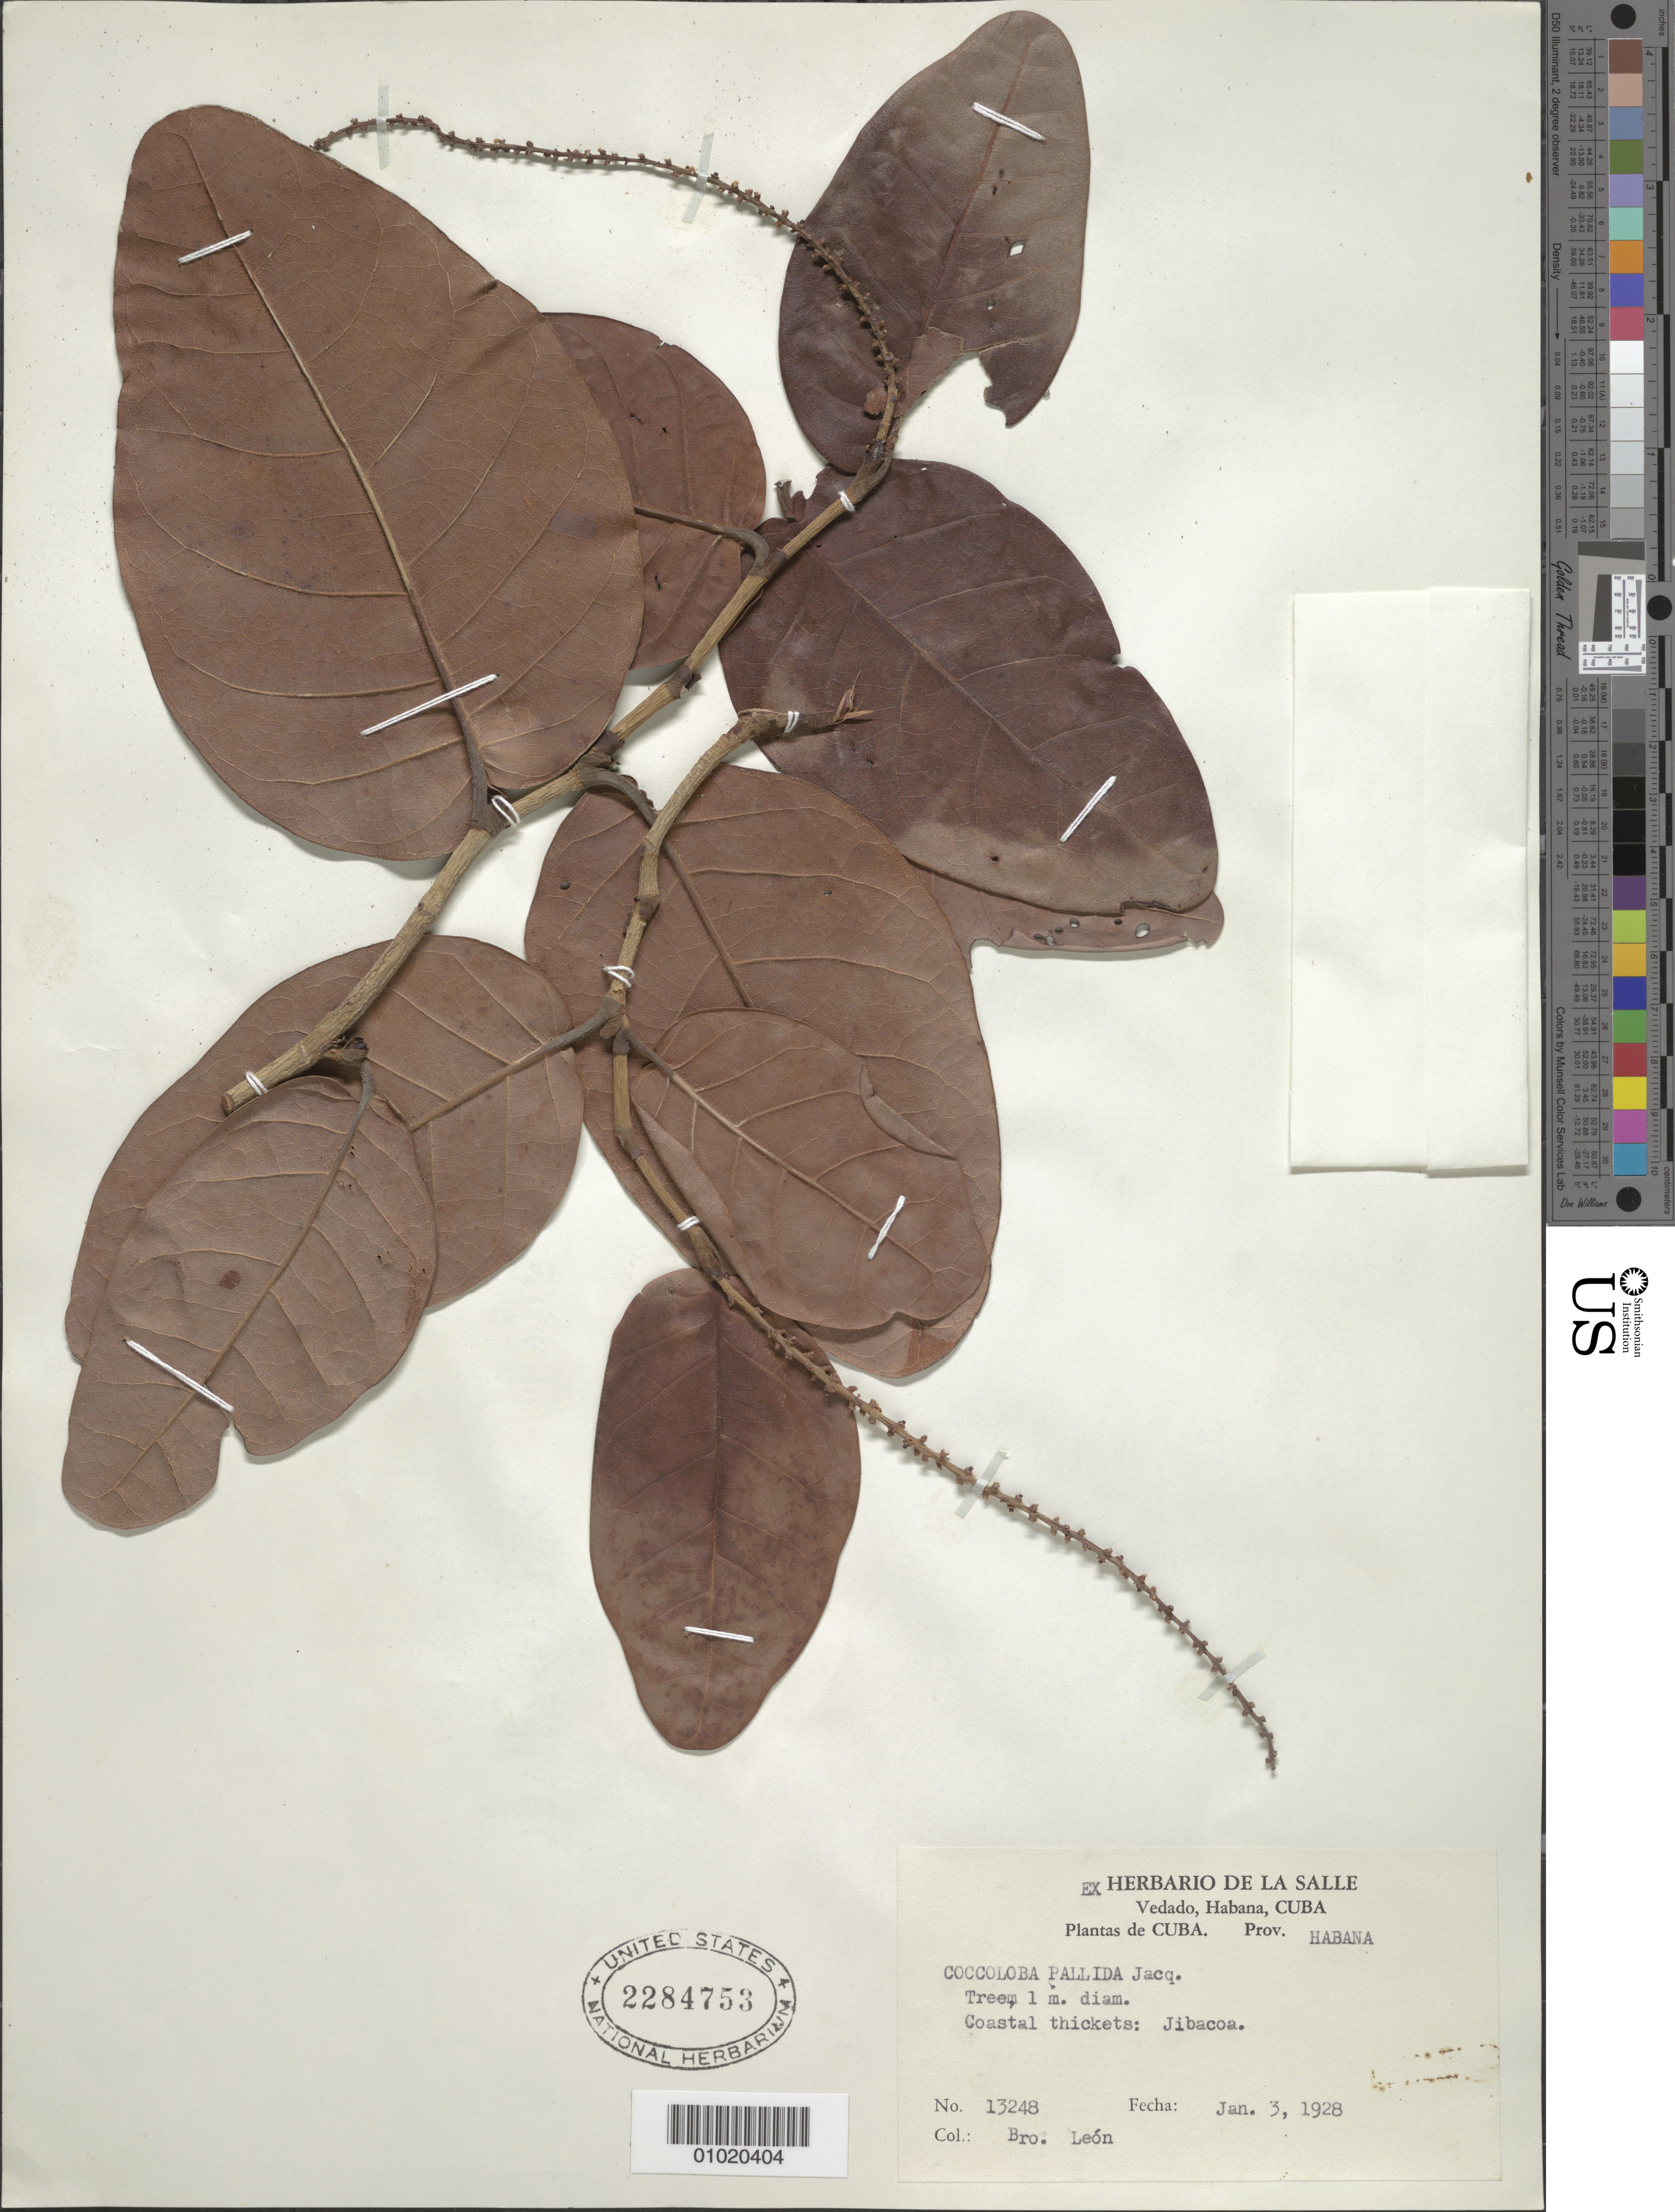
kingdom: Plantae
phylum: Tracheophyta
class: Magnoliopsida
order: Caryophyllales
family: Polygonaceae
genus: Coccoloba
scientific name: Coccoloba pallida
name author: C. Wright ex Griseb.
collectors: Bro. León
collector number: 13248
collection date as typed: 03 Jan 1928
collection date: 1928-01-03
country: Cuba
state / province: Mayabeque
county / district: Municipio Santa Cruz del Norte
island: Cuba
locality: Jibacoa [la Habana]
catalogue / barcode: US 2284753